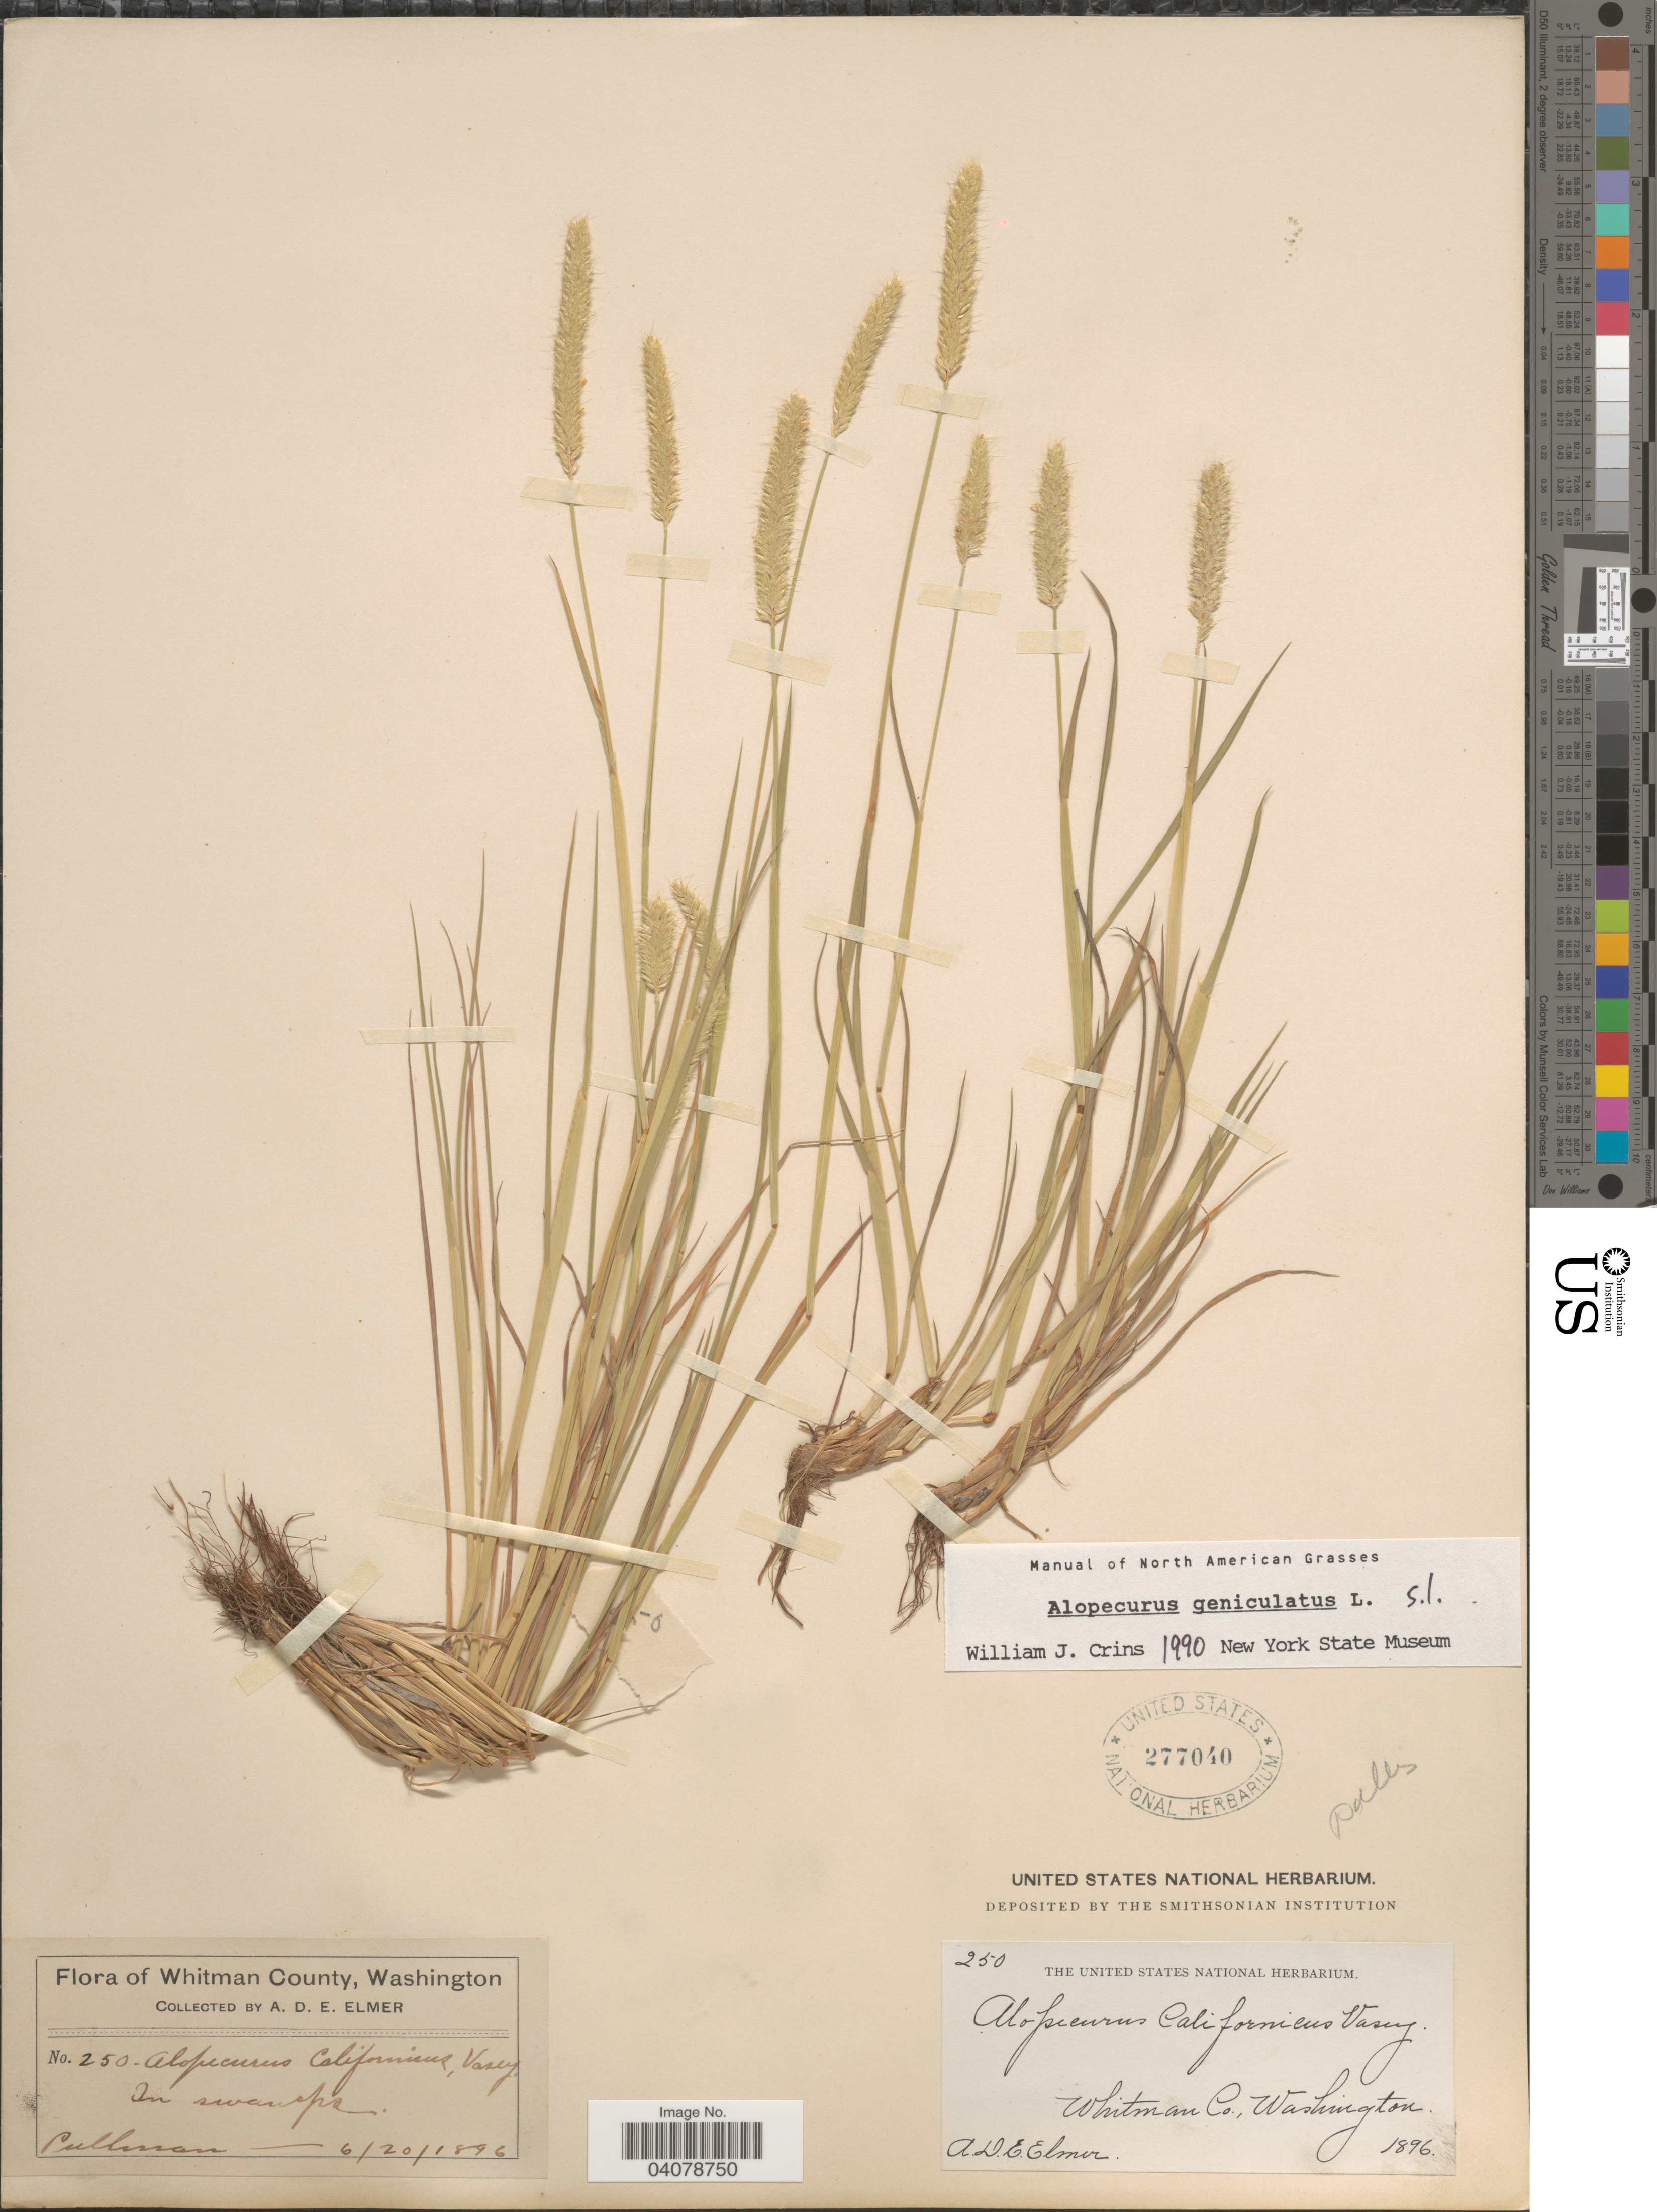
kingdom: Plantae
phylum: Tracheophyta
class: Liliopsida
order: Poales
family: Poaceae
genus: Alopecurus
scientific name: Alopecurus geniculatus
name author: L.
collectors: A. D. E. Elmer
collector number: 250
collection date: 1896-06-20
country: United States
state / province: Washington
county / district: Whitman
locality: Whitman County. Pullman.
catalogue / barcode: US 277040